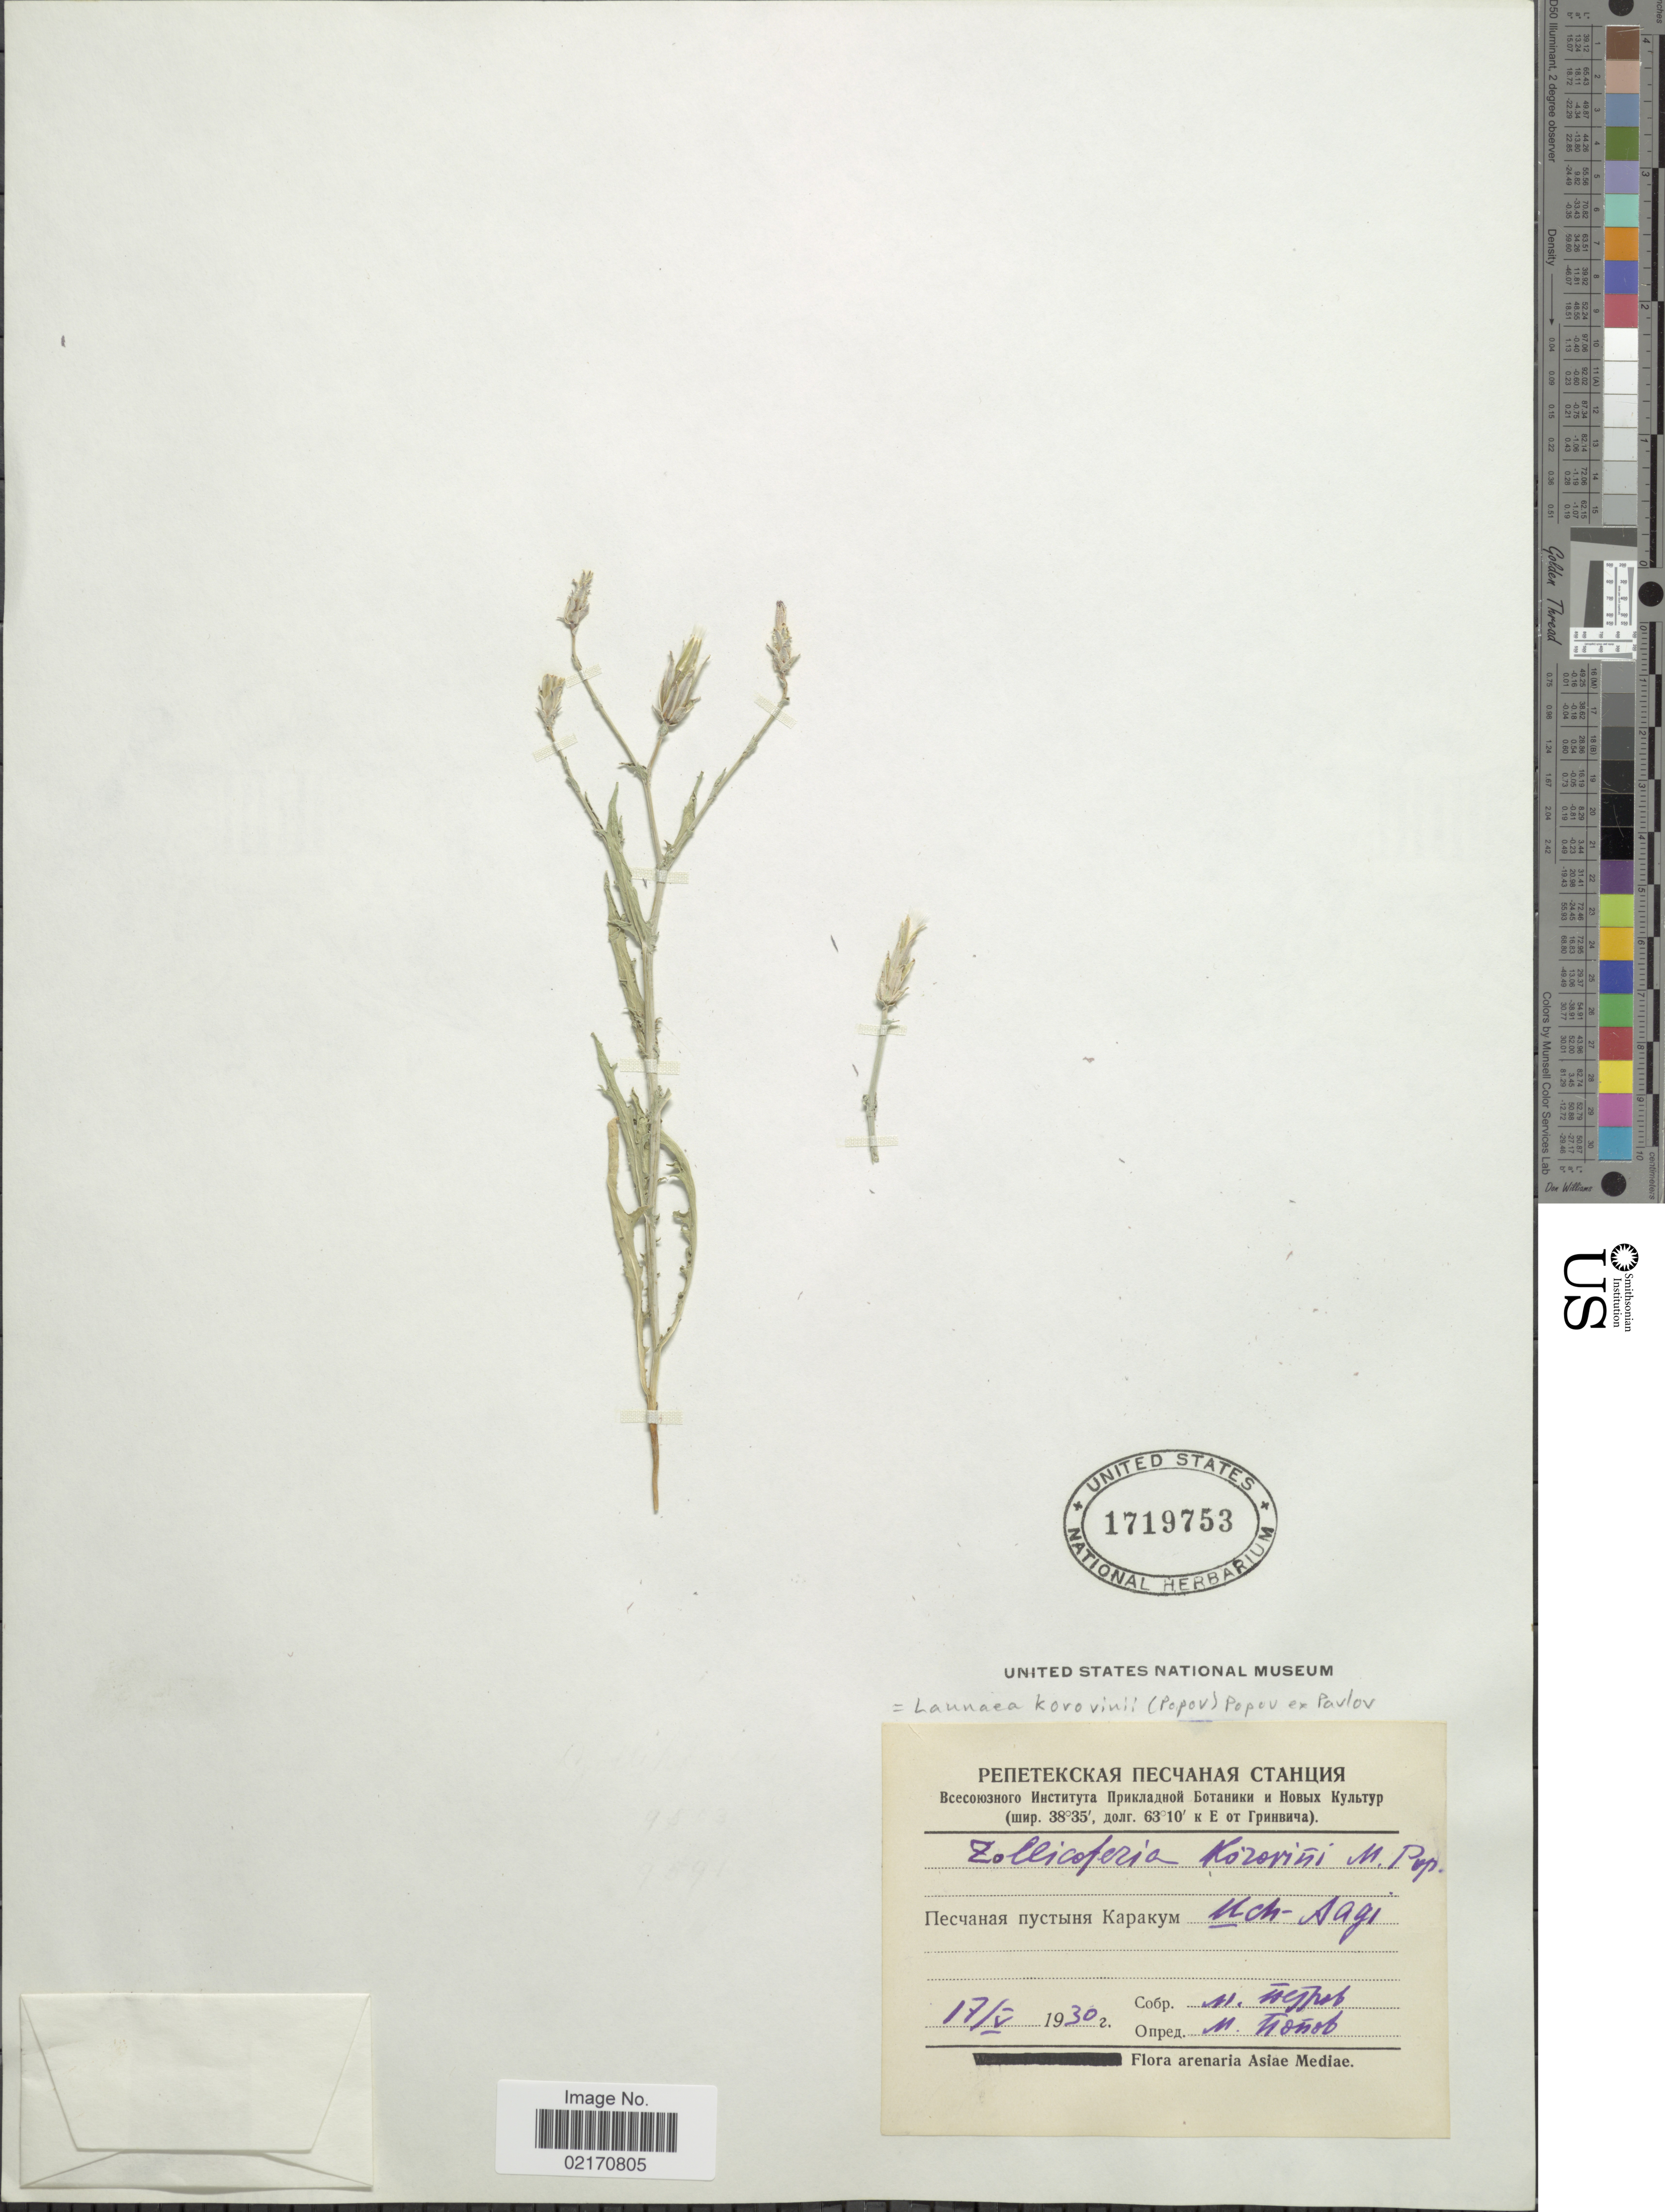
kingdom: Plantae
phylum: Tracheophyta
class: Magnoliopsida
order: Asterales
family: Asteraceae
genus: Launaea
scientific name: Launaea korovinii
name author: (Popov) Pavlov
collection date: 1930-05-17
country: Turkmenistan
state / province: Lebap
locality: Asiae Mediae, [Foreign script]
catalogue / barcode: US 1719753